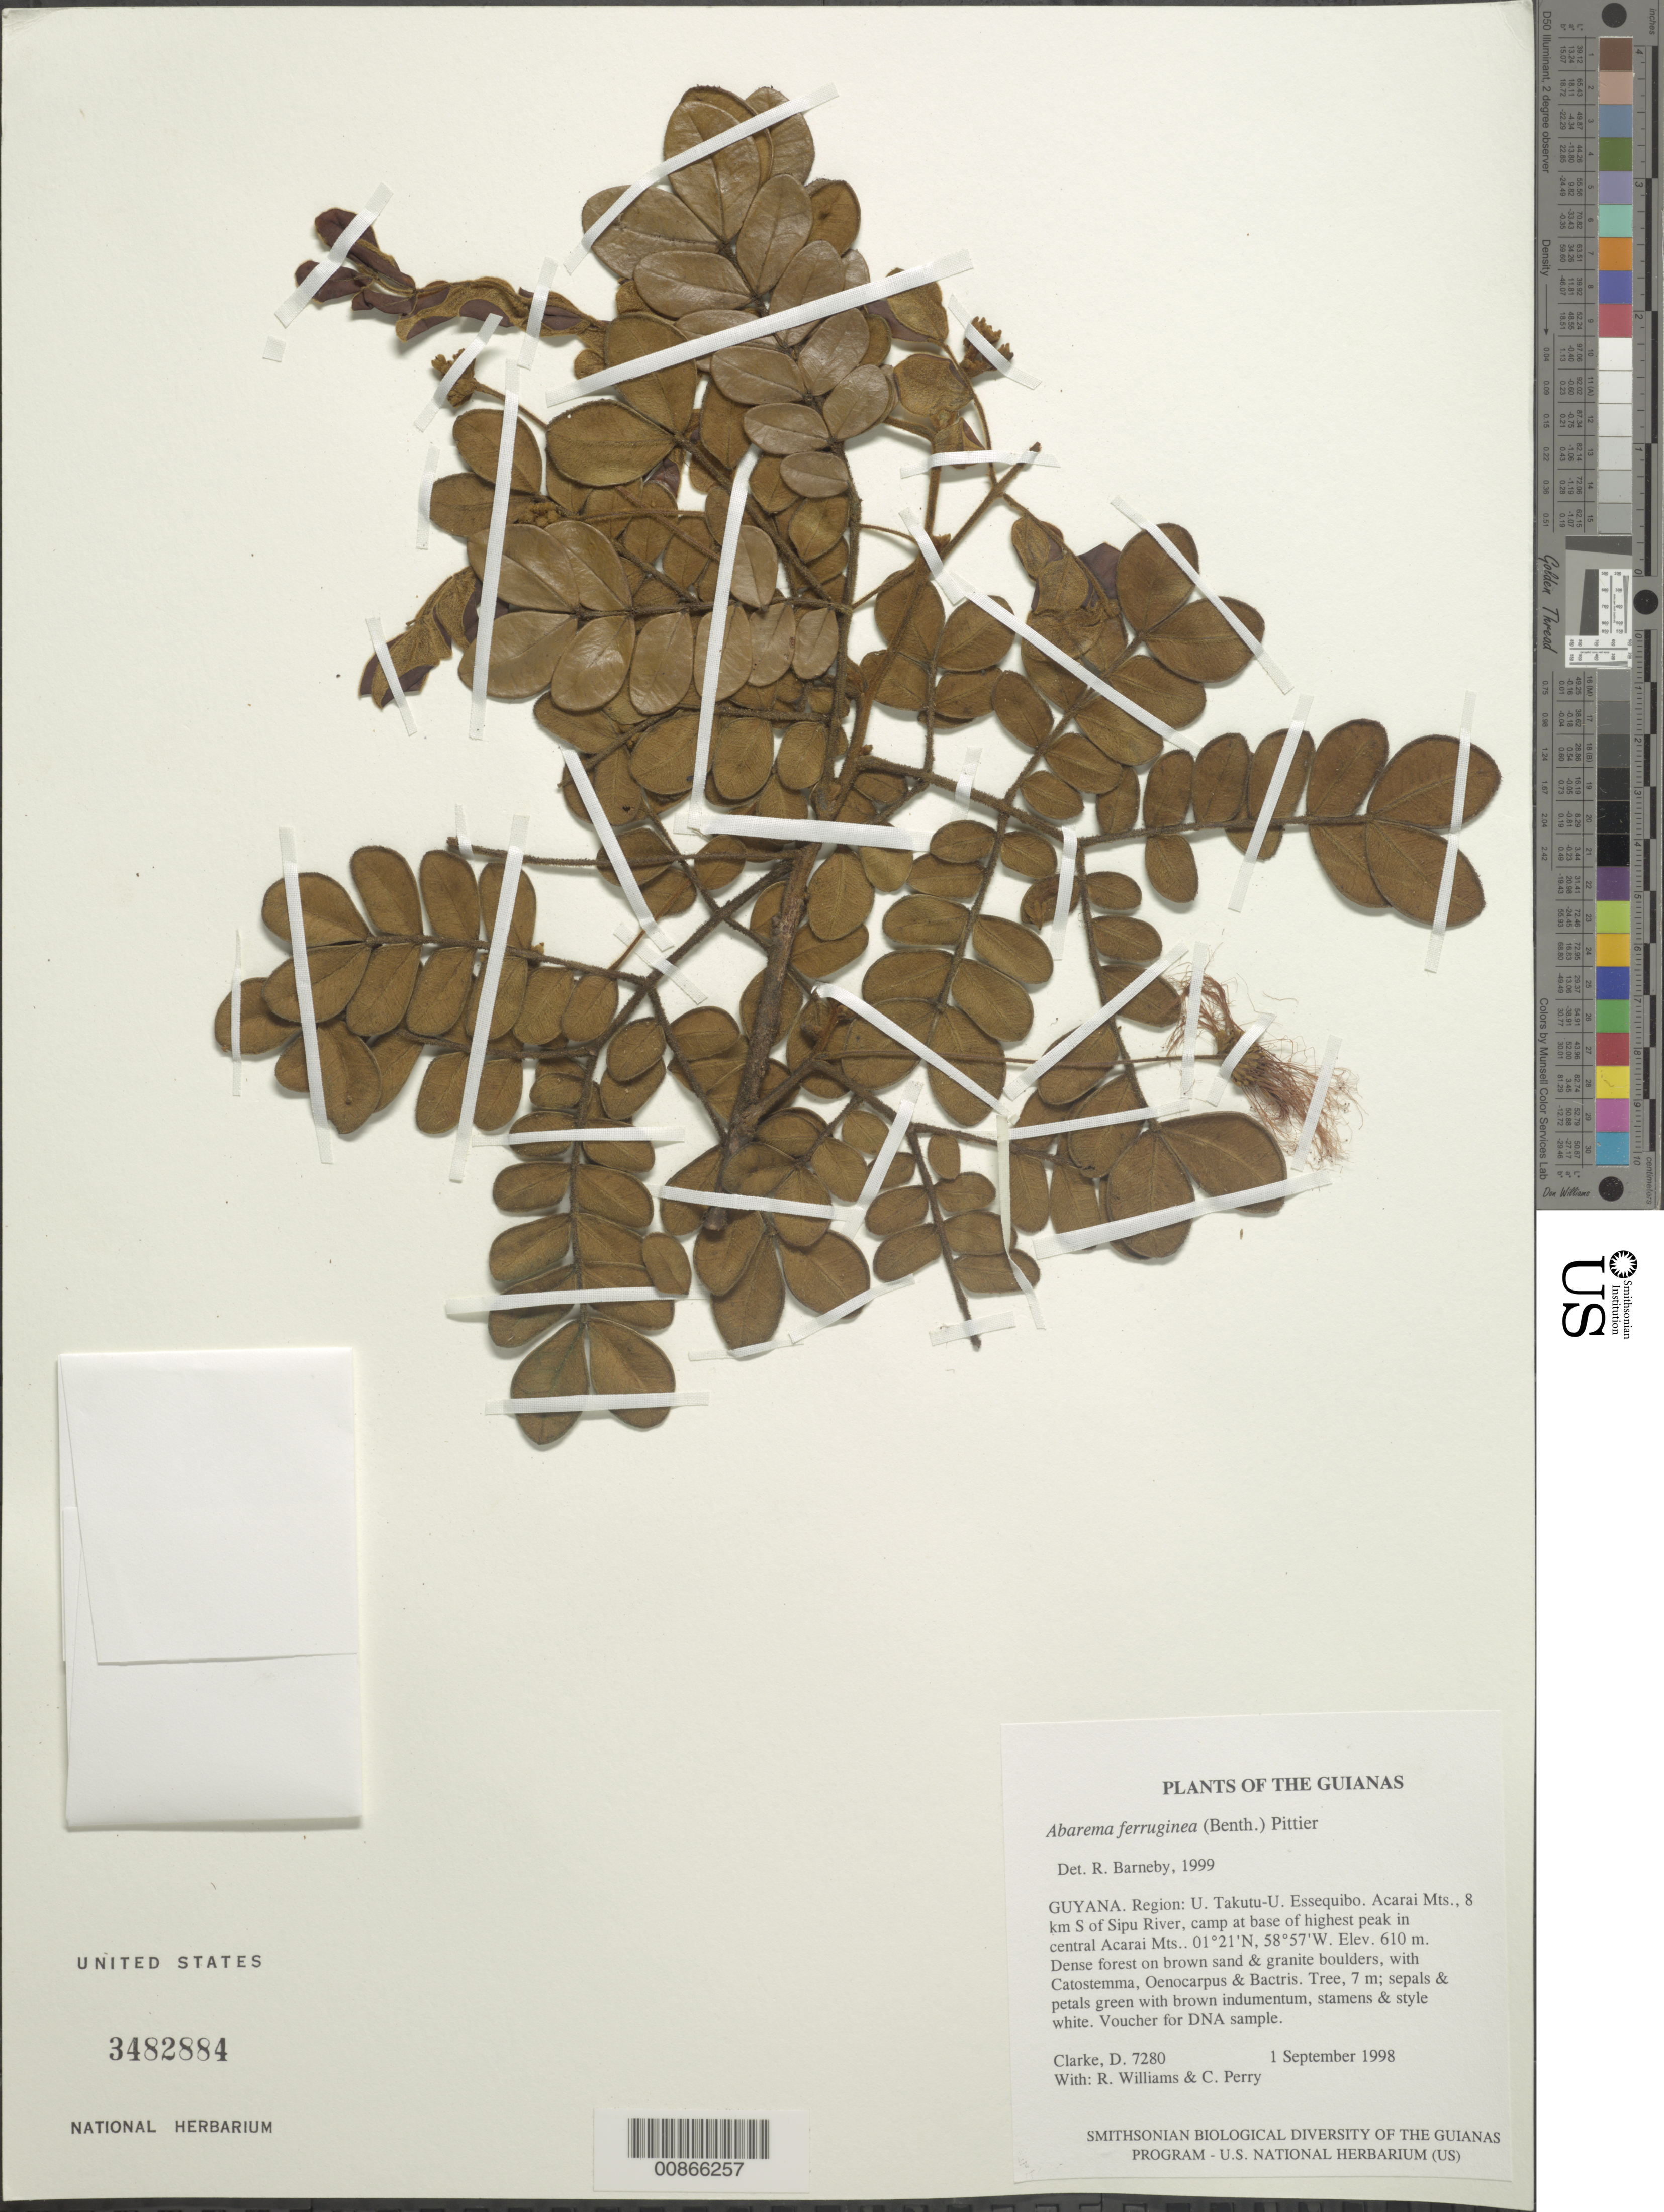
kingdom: Plantae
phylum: Tracheophyta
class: Magnoliopsida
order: Fabales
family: Fabaceae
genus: Abarema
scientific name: Abarema ferruginea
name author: (Benth.) Pittier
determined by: Barneby, Rupert C., (NY)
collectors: H. D. Clarke, R. Williams & C. Perry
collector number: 7280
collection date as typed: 1 September 1998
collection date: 1998-09-01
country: Guyana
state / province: U. Takutu-U. Essequibo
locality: Acarai Mts., 10 km S of Sipu River, summit of highest peak in central Acarai Mts.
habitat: Dense forest on brown sand & granite boulders, with Catostemma, Oenocarpus & Bactris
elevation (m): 1100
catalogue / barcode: US 3482884